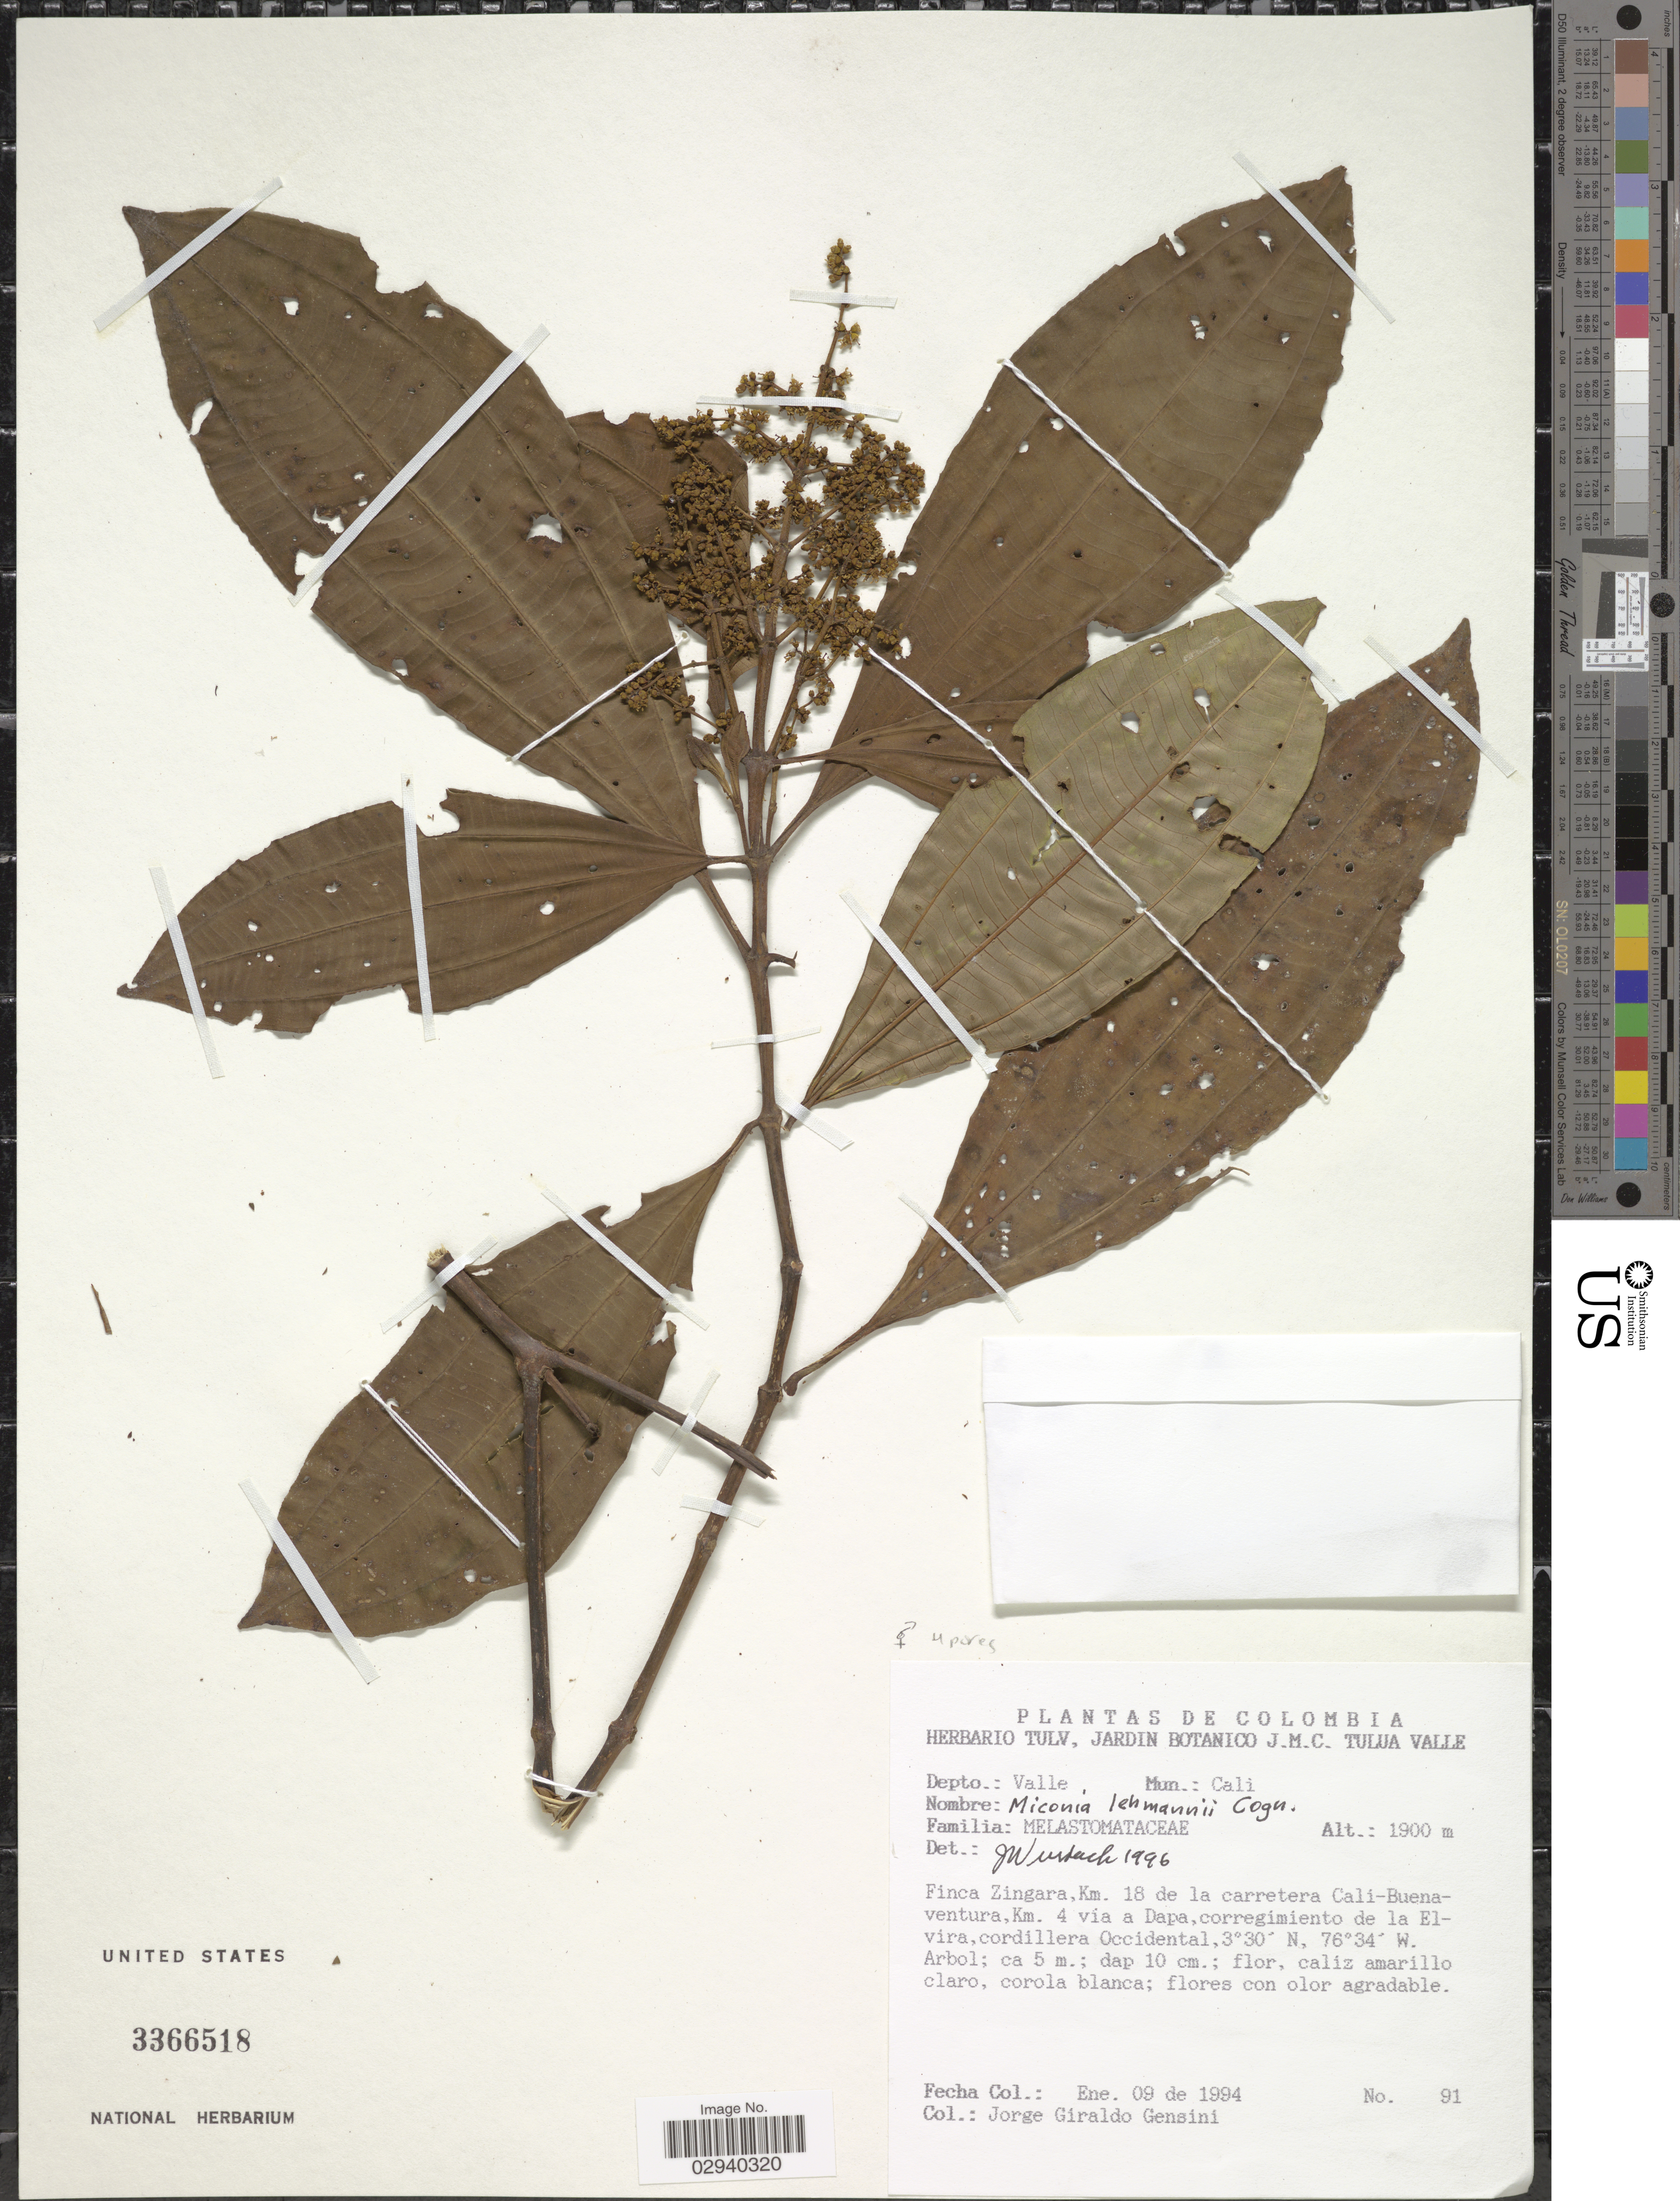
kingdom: Plantae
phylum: Tracheophyta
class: Magnoliopsida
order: Myrtales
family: Melastomataceae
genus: Miconia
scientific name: Miconia lehmannii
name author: Cogn.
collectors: J. Giraldo-Gensini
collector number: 91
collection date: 1994-01-09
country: Colombia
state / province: Valle del Cauca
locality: Depto.: Valle, Mun.: Cali. Finca Zingara, Km. 18 de la carretera Cali-Buenaventura, Km, 4 via a Dapa, corregimiento de la Elvira, cordillera Occidental.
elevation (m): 1900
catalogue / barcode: US 3366518